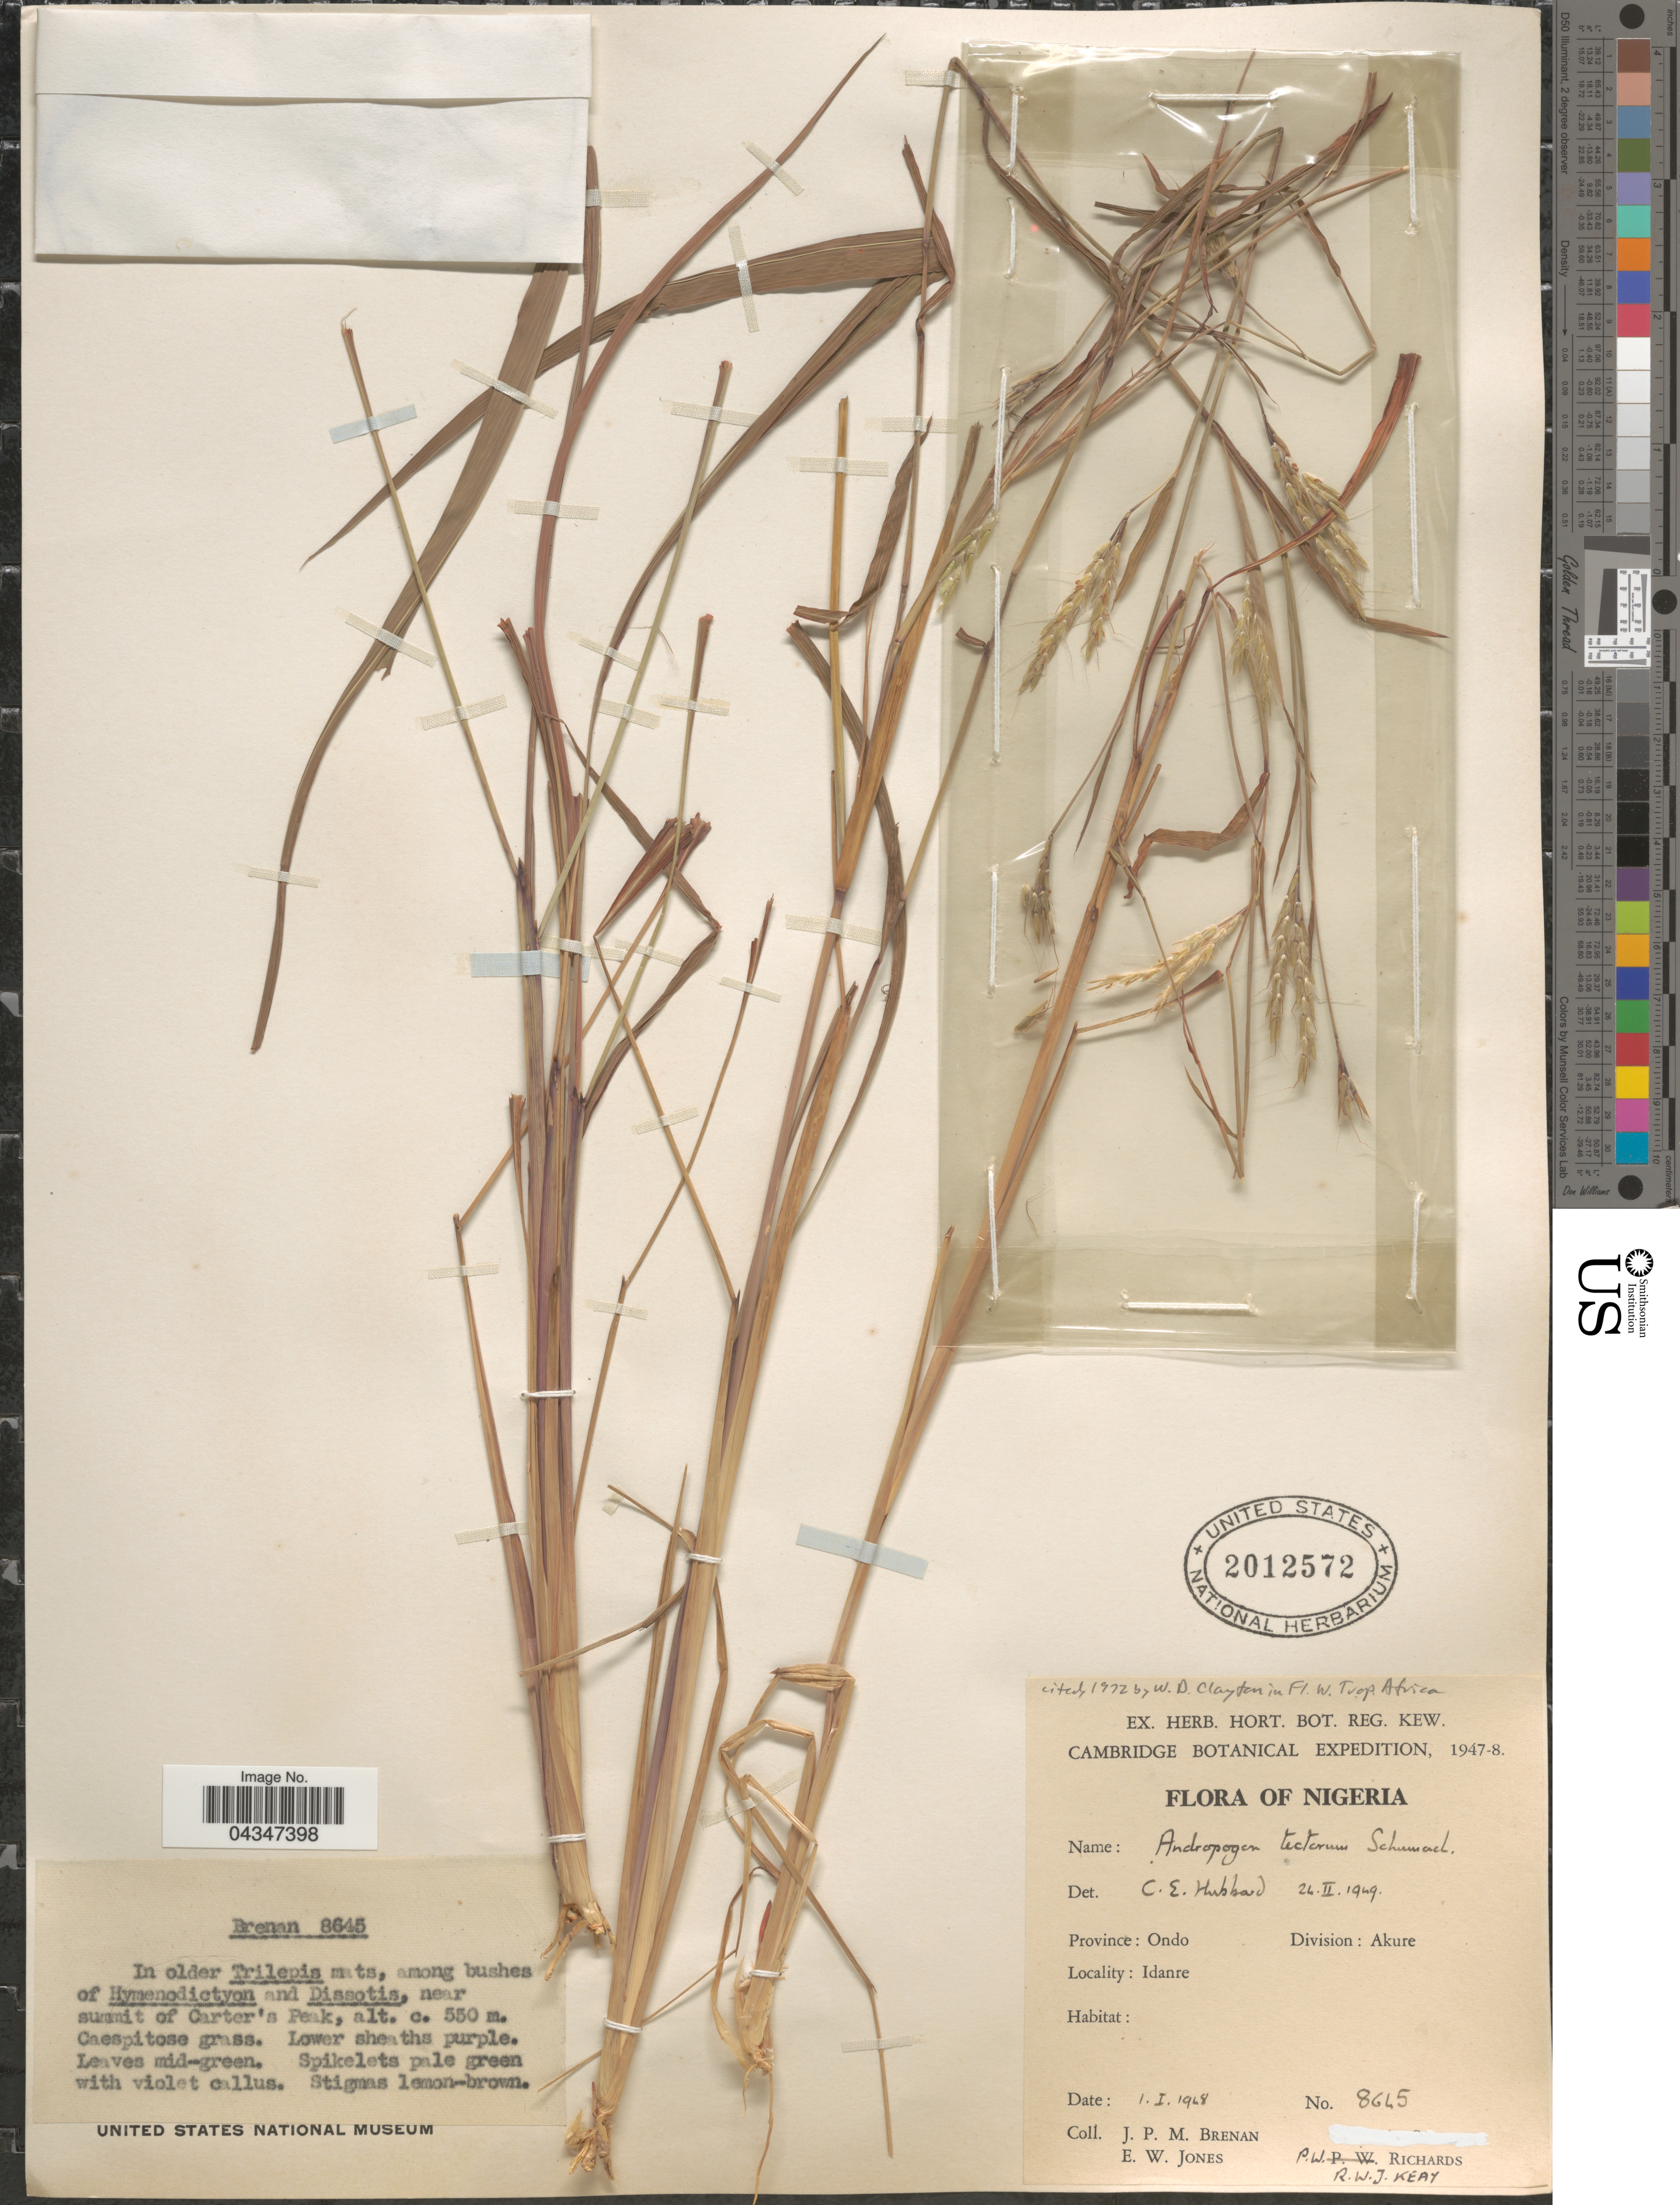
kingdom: Plantae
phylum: Tracheophyta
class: Liliopsida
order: Poales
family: Poaceae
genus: Andropogon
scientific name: Andropogon tectorum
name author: Schumach. & Thonn.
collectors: J. Brenan, E. Jones, P. Richards & R. W. Keay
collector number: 8645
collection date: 1948-01-01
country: Nigeria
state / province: Ondo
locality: Cambridge Botanical Expedition, 1947-8. Division: Akure. Idante. Near summit of Carter's Peak.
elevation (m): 550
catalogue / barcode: US 2012572